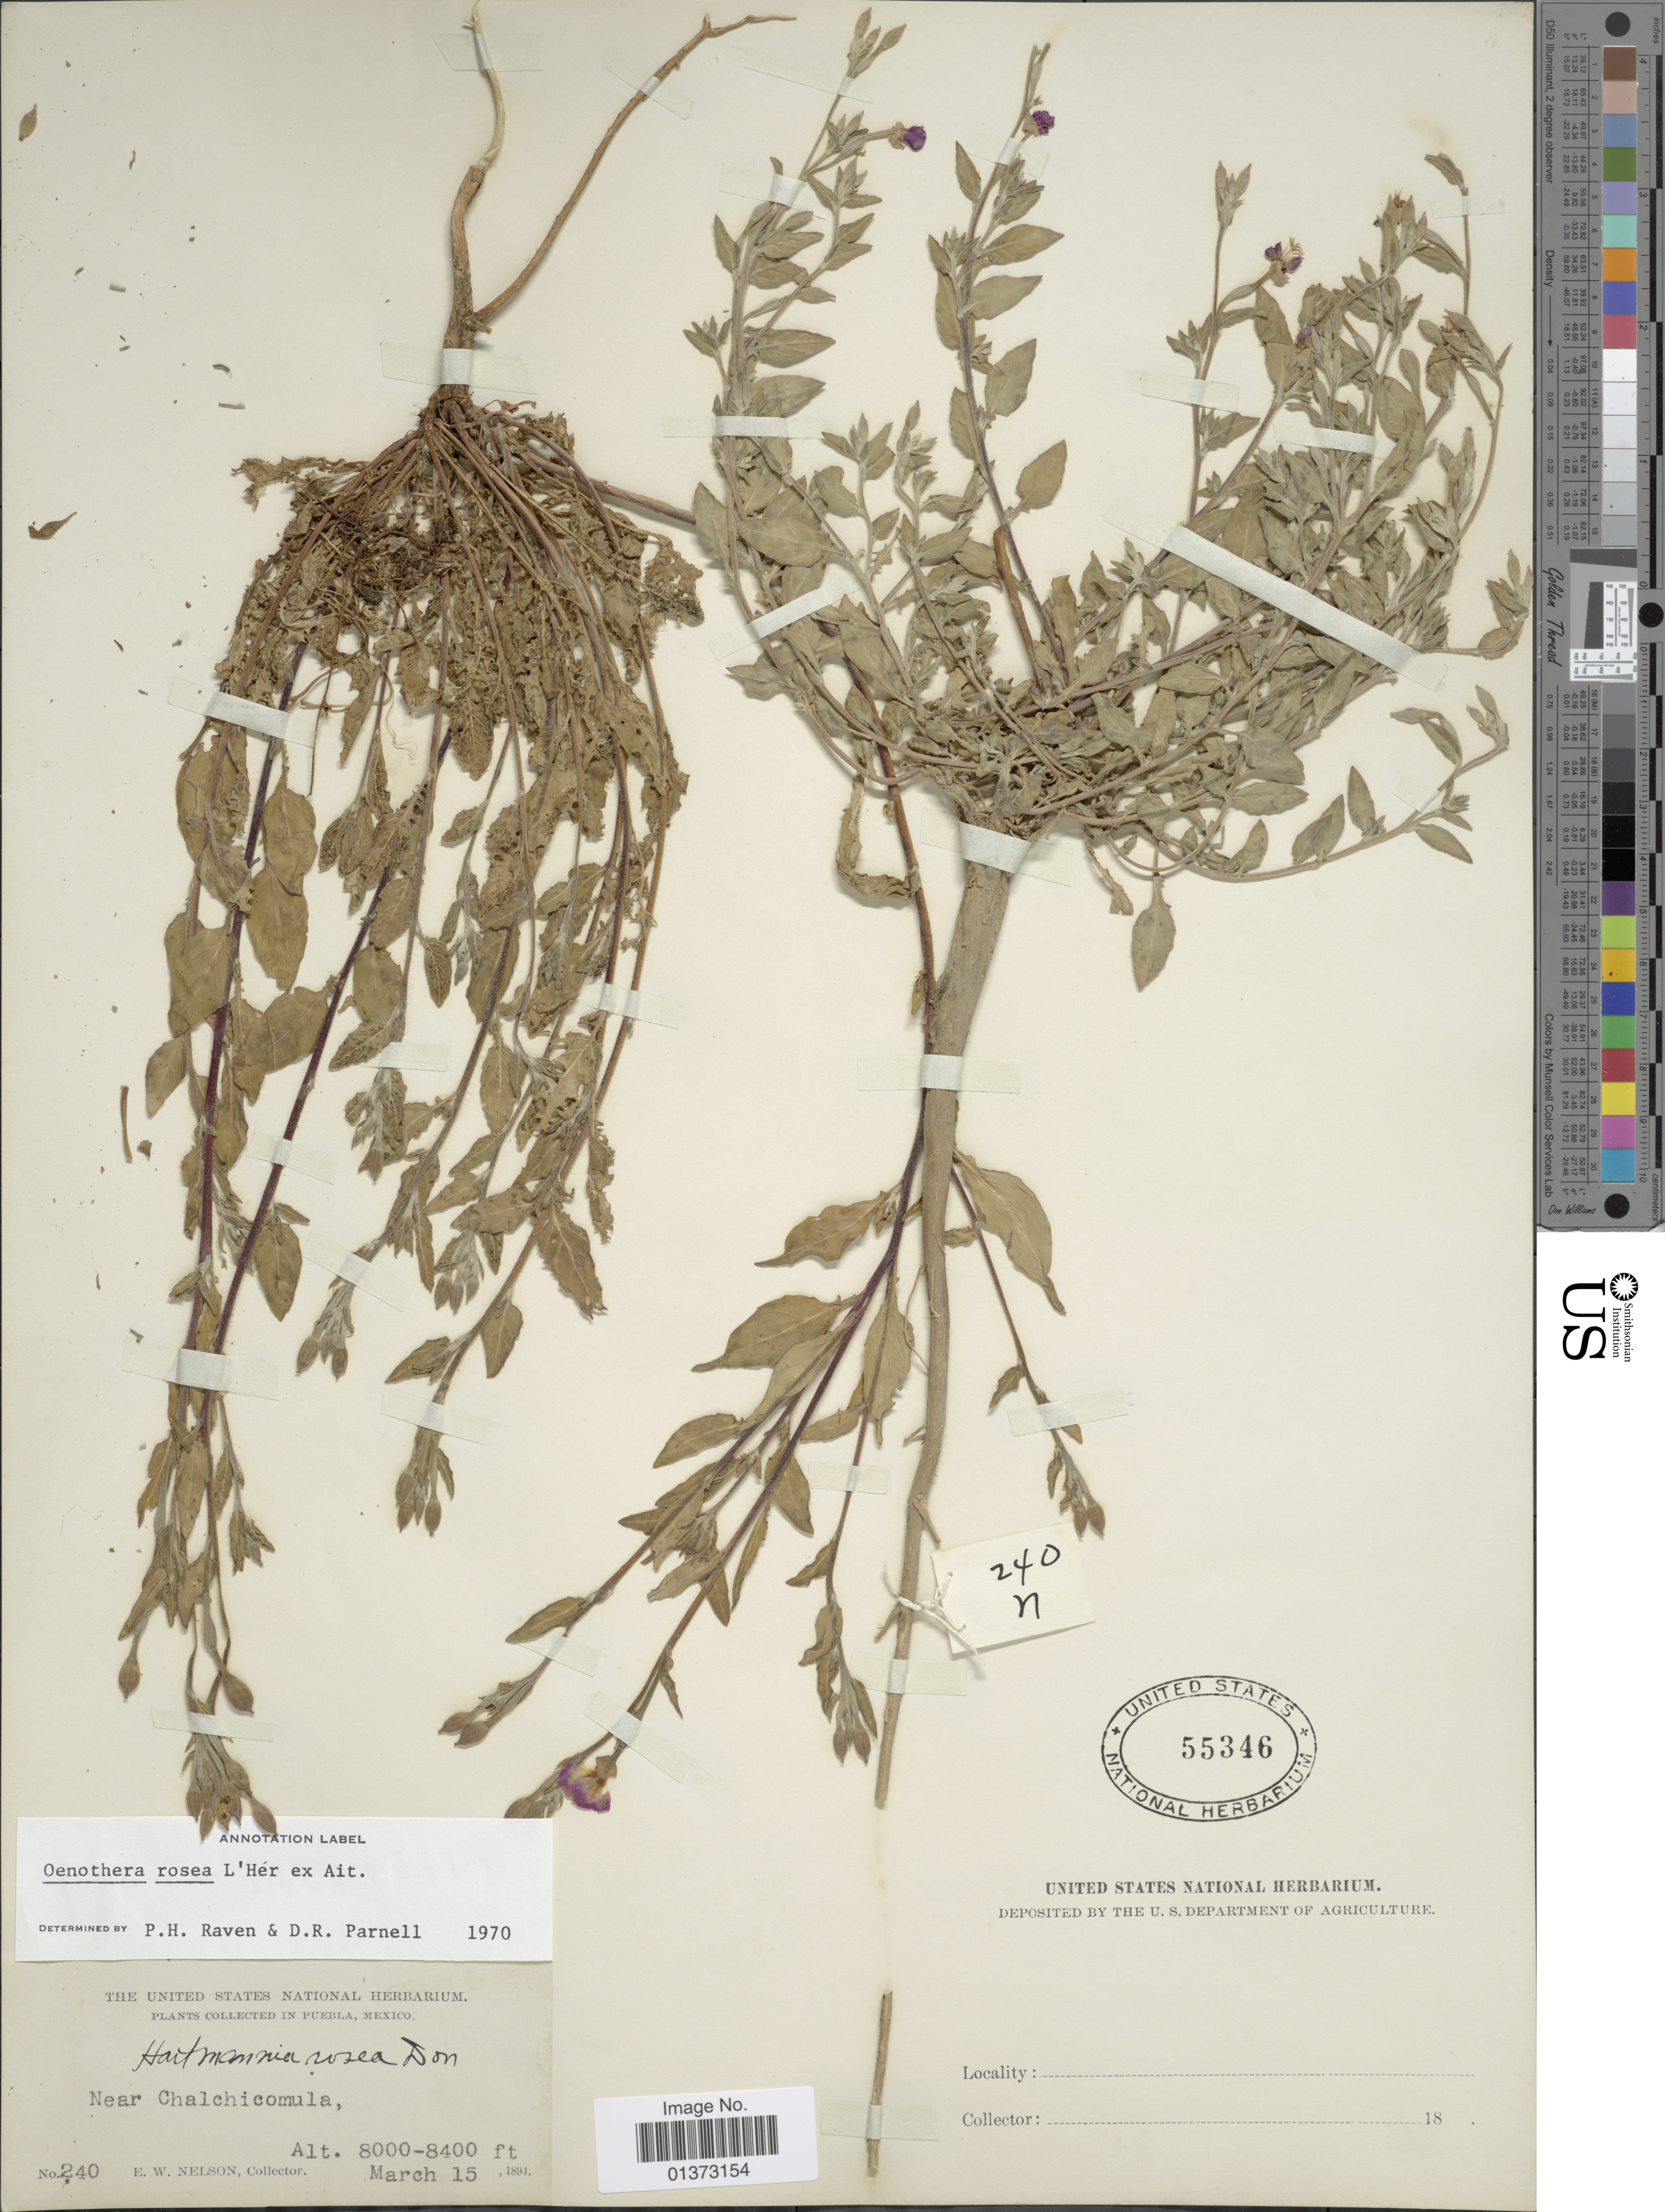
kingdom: Plantae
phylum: Tracheophyta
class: Magnoliopsida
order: Myrtales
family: Onagraceae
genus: Oenothera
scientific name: Oenothera rosea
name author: L'Hér. ex Aiton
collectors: E. W. Nelson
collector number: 240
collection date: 1891-03-15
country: Mexico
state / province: Puebla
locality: Near Chalchicomula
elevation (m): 2438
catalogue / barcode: US 55346